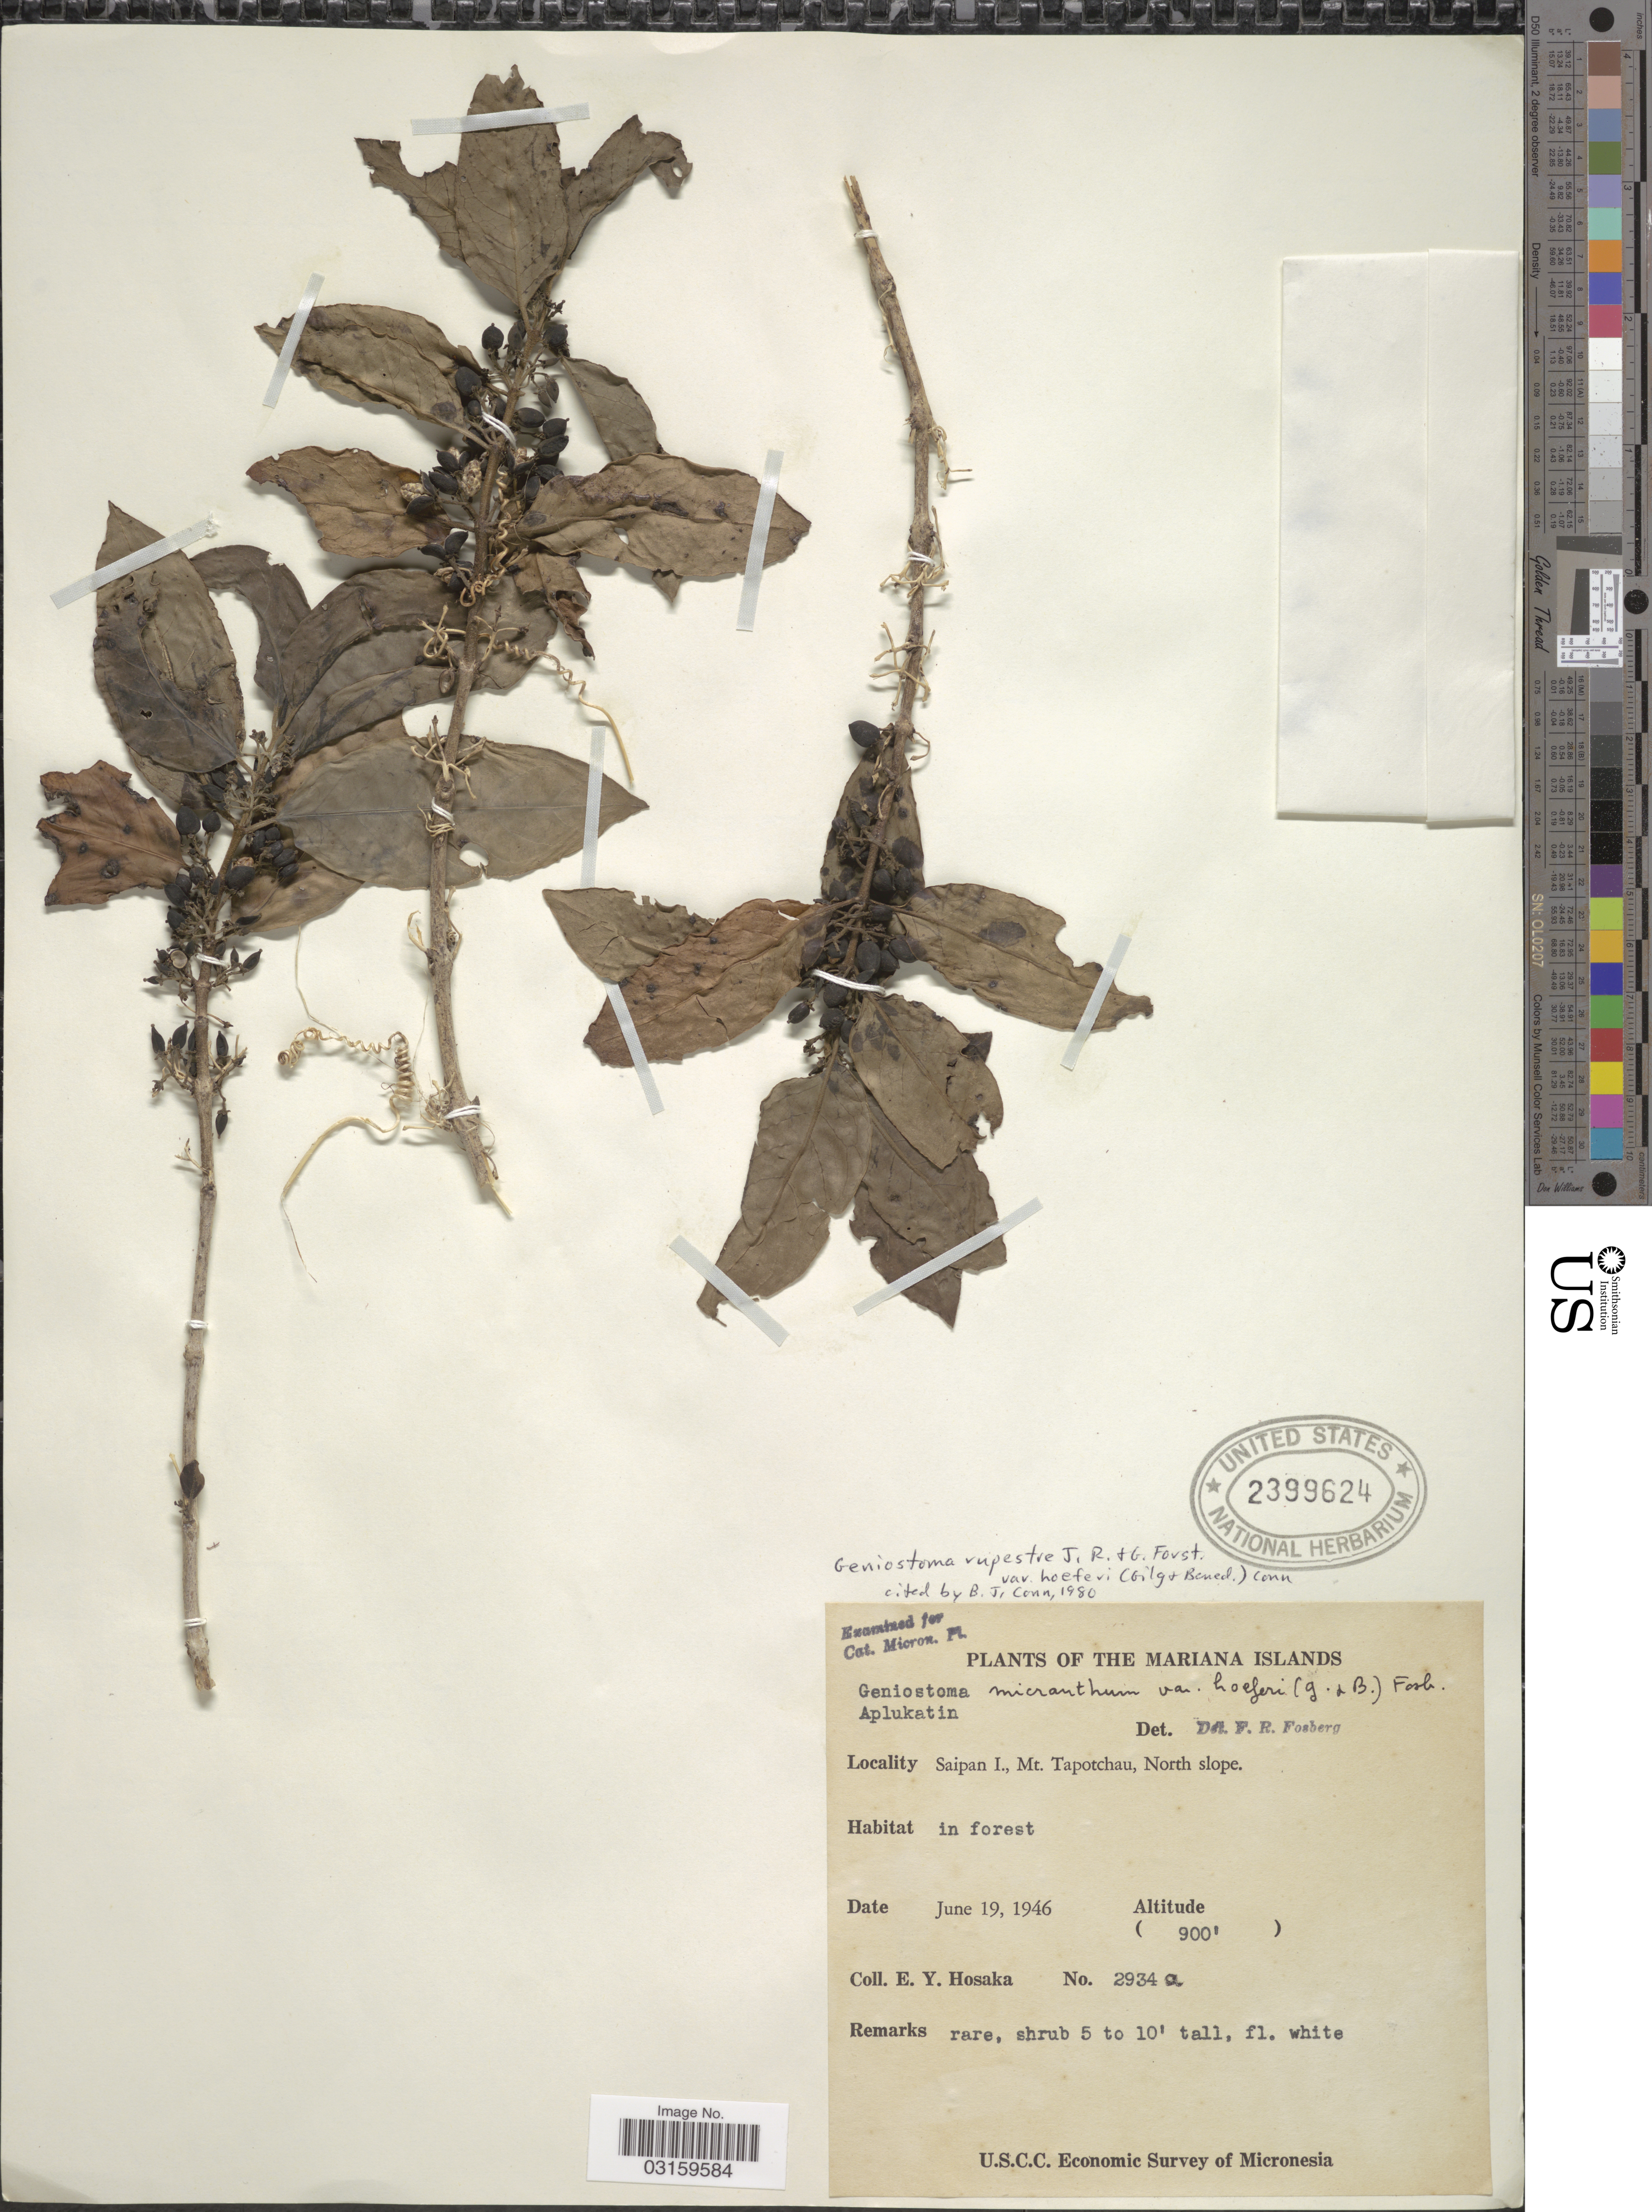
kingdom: Plantae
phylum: Tracheophyta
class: Magnoliopsida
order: Gentianales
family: Loganiaceae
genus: Geniostoma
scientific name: Geniostoma rupestre var. hoeferi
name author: (Gilg & Benedict) B.J. Conn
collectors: E. Y. Hosaka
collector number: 2934a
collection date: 1946-06-19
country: Northern Mariana Islands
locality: Mariana Islands. Saipan I., Mt. Tapotchau, North slope.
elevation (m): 274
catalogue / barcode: US 2399624